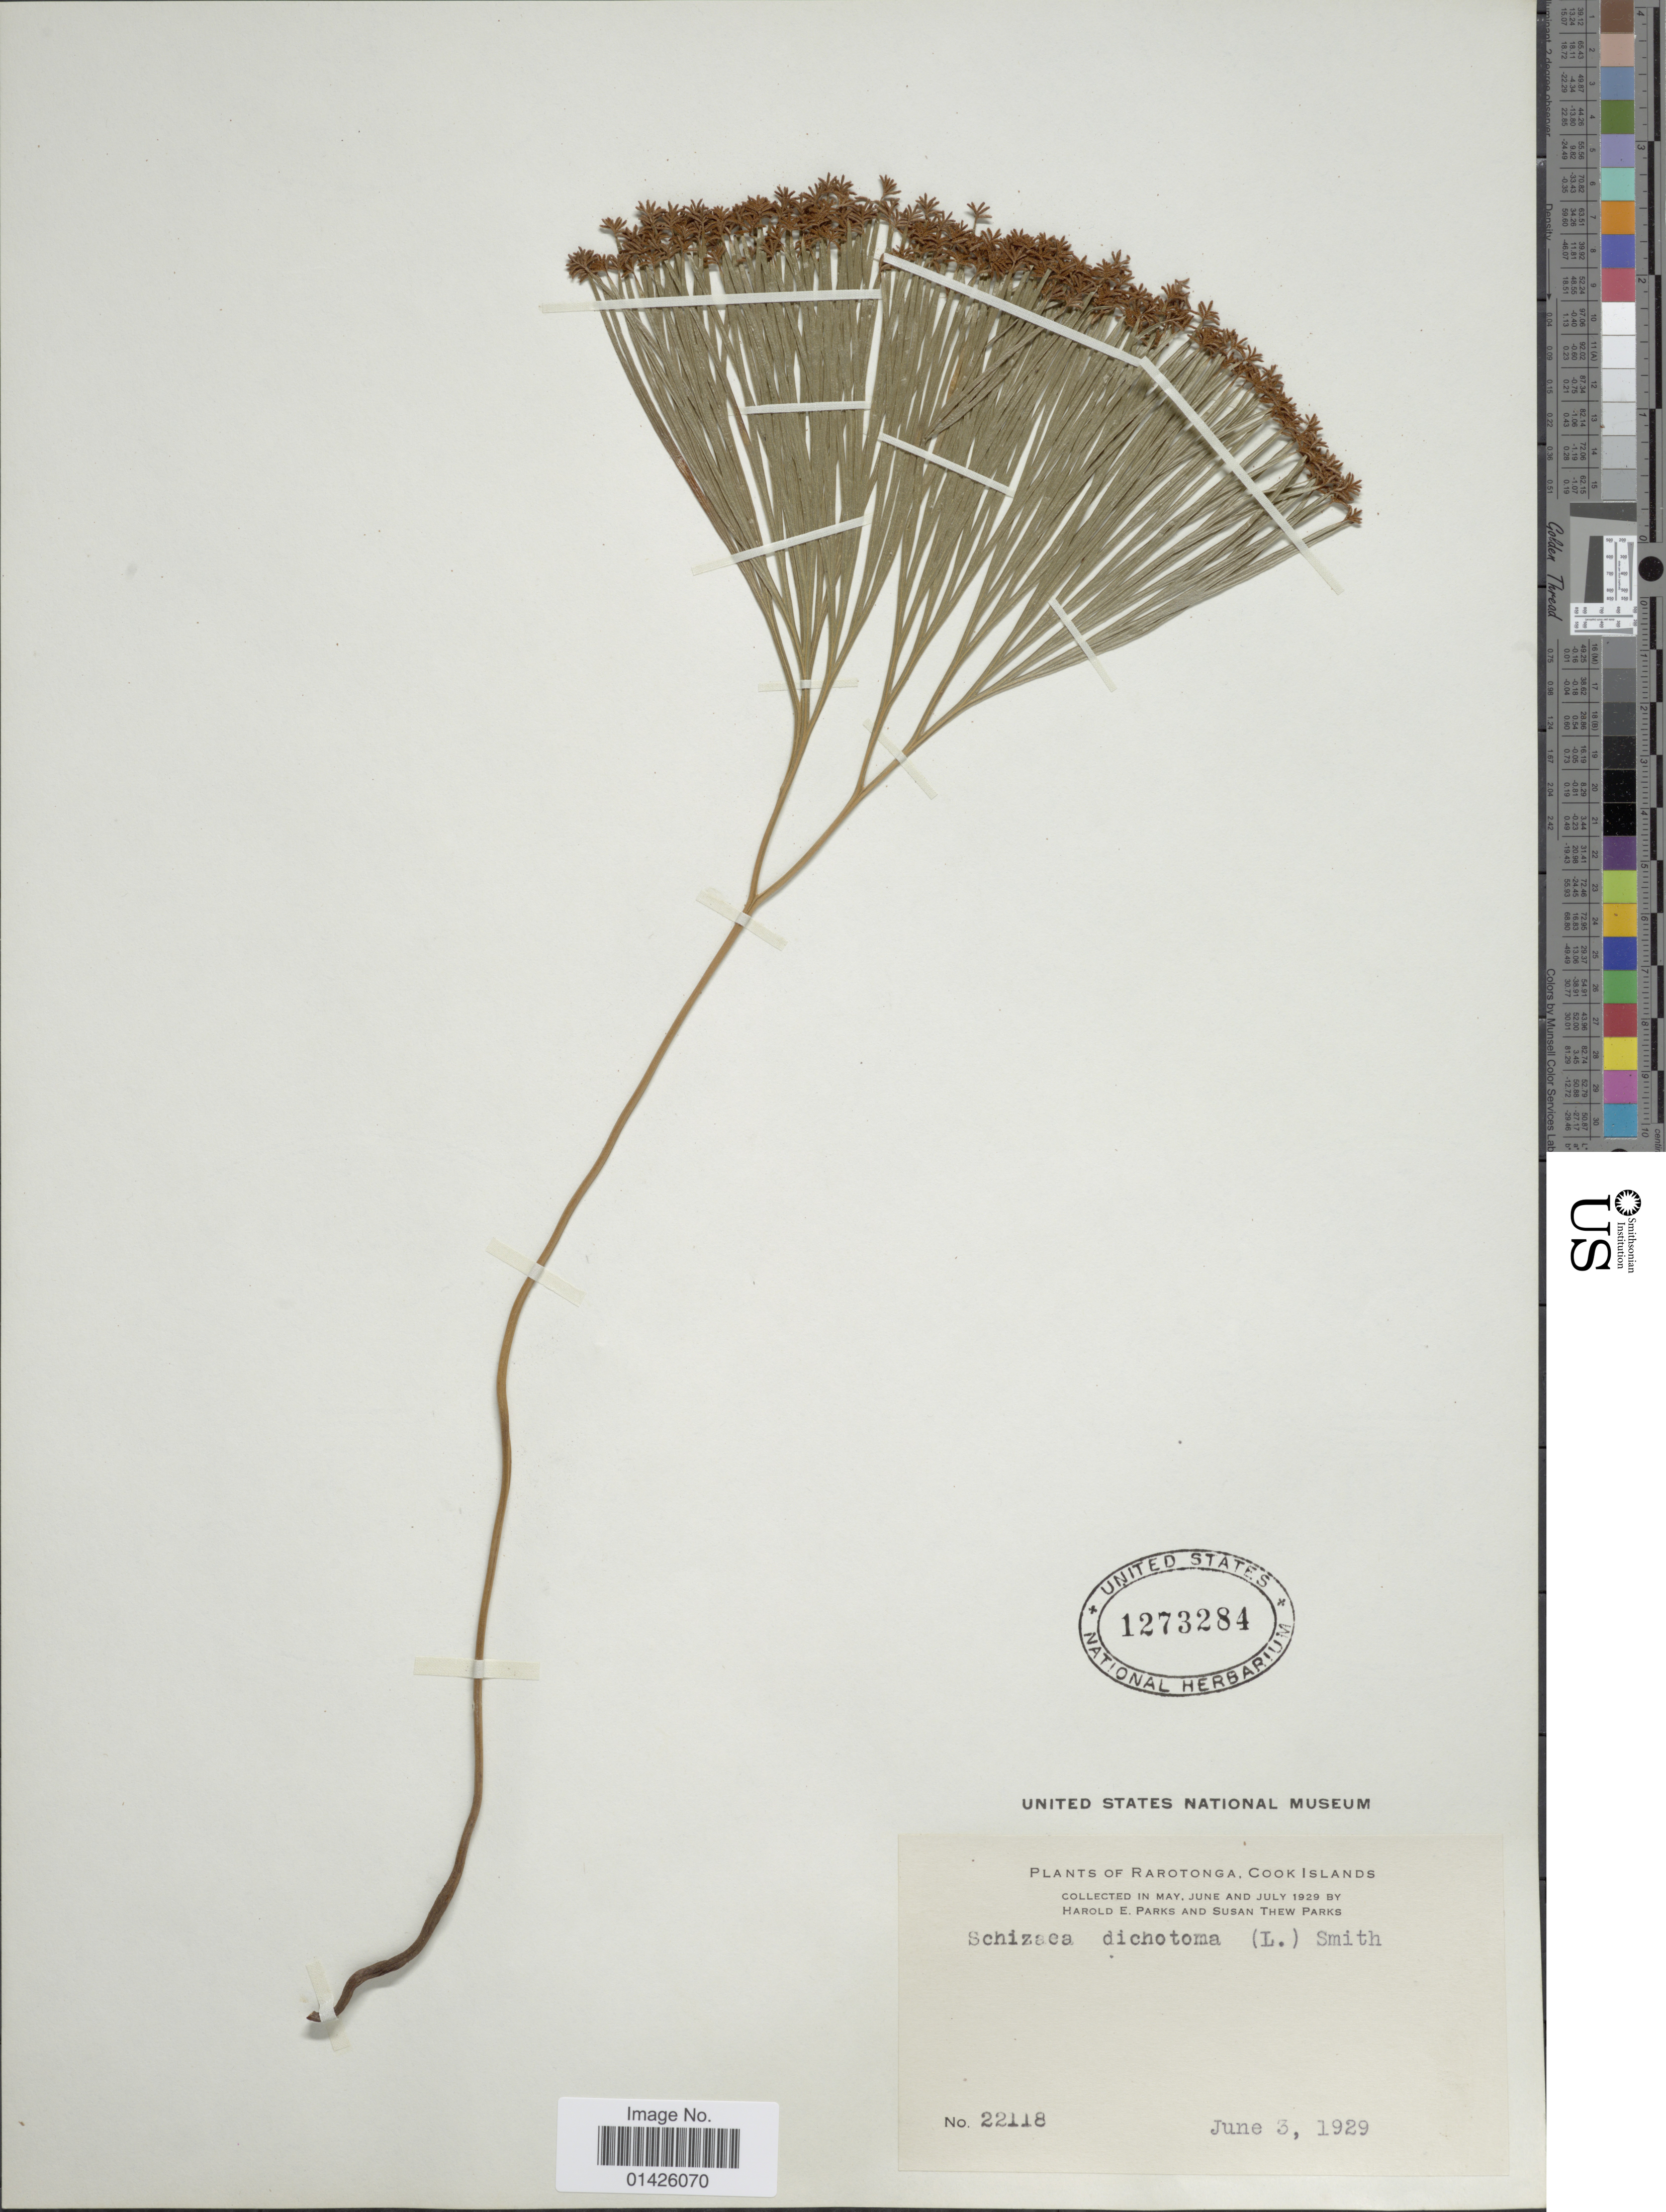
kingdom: Plantae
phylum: Tracheophyta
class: Polypodiopsida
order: Schizaeales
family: Schizaeaceae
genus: Schizaea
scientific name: Schizaea dichotoma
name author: (L.) J. Sm.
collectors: H. E. Parks & S. Parks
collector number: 22118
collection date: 1929-06-03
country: Cook Islands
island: Rarotonga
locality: Rarotonga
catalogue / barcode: US 1273284